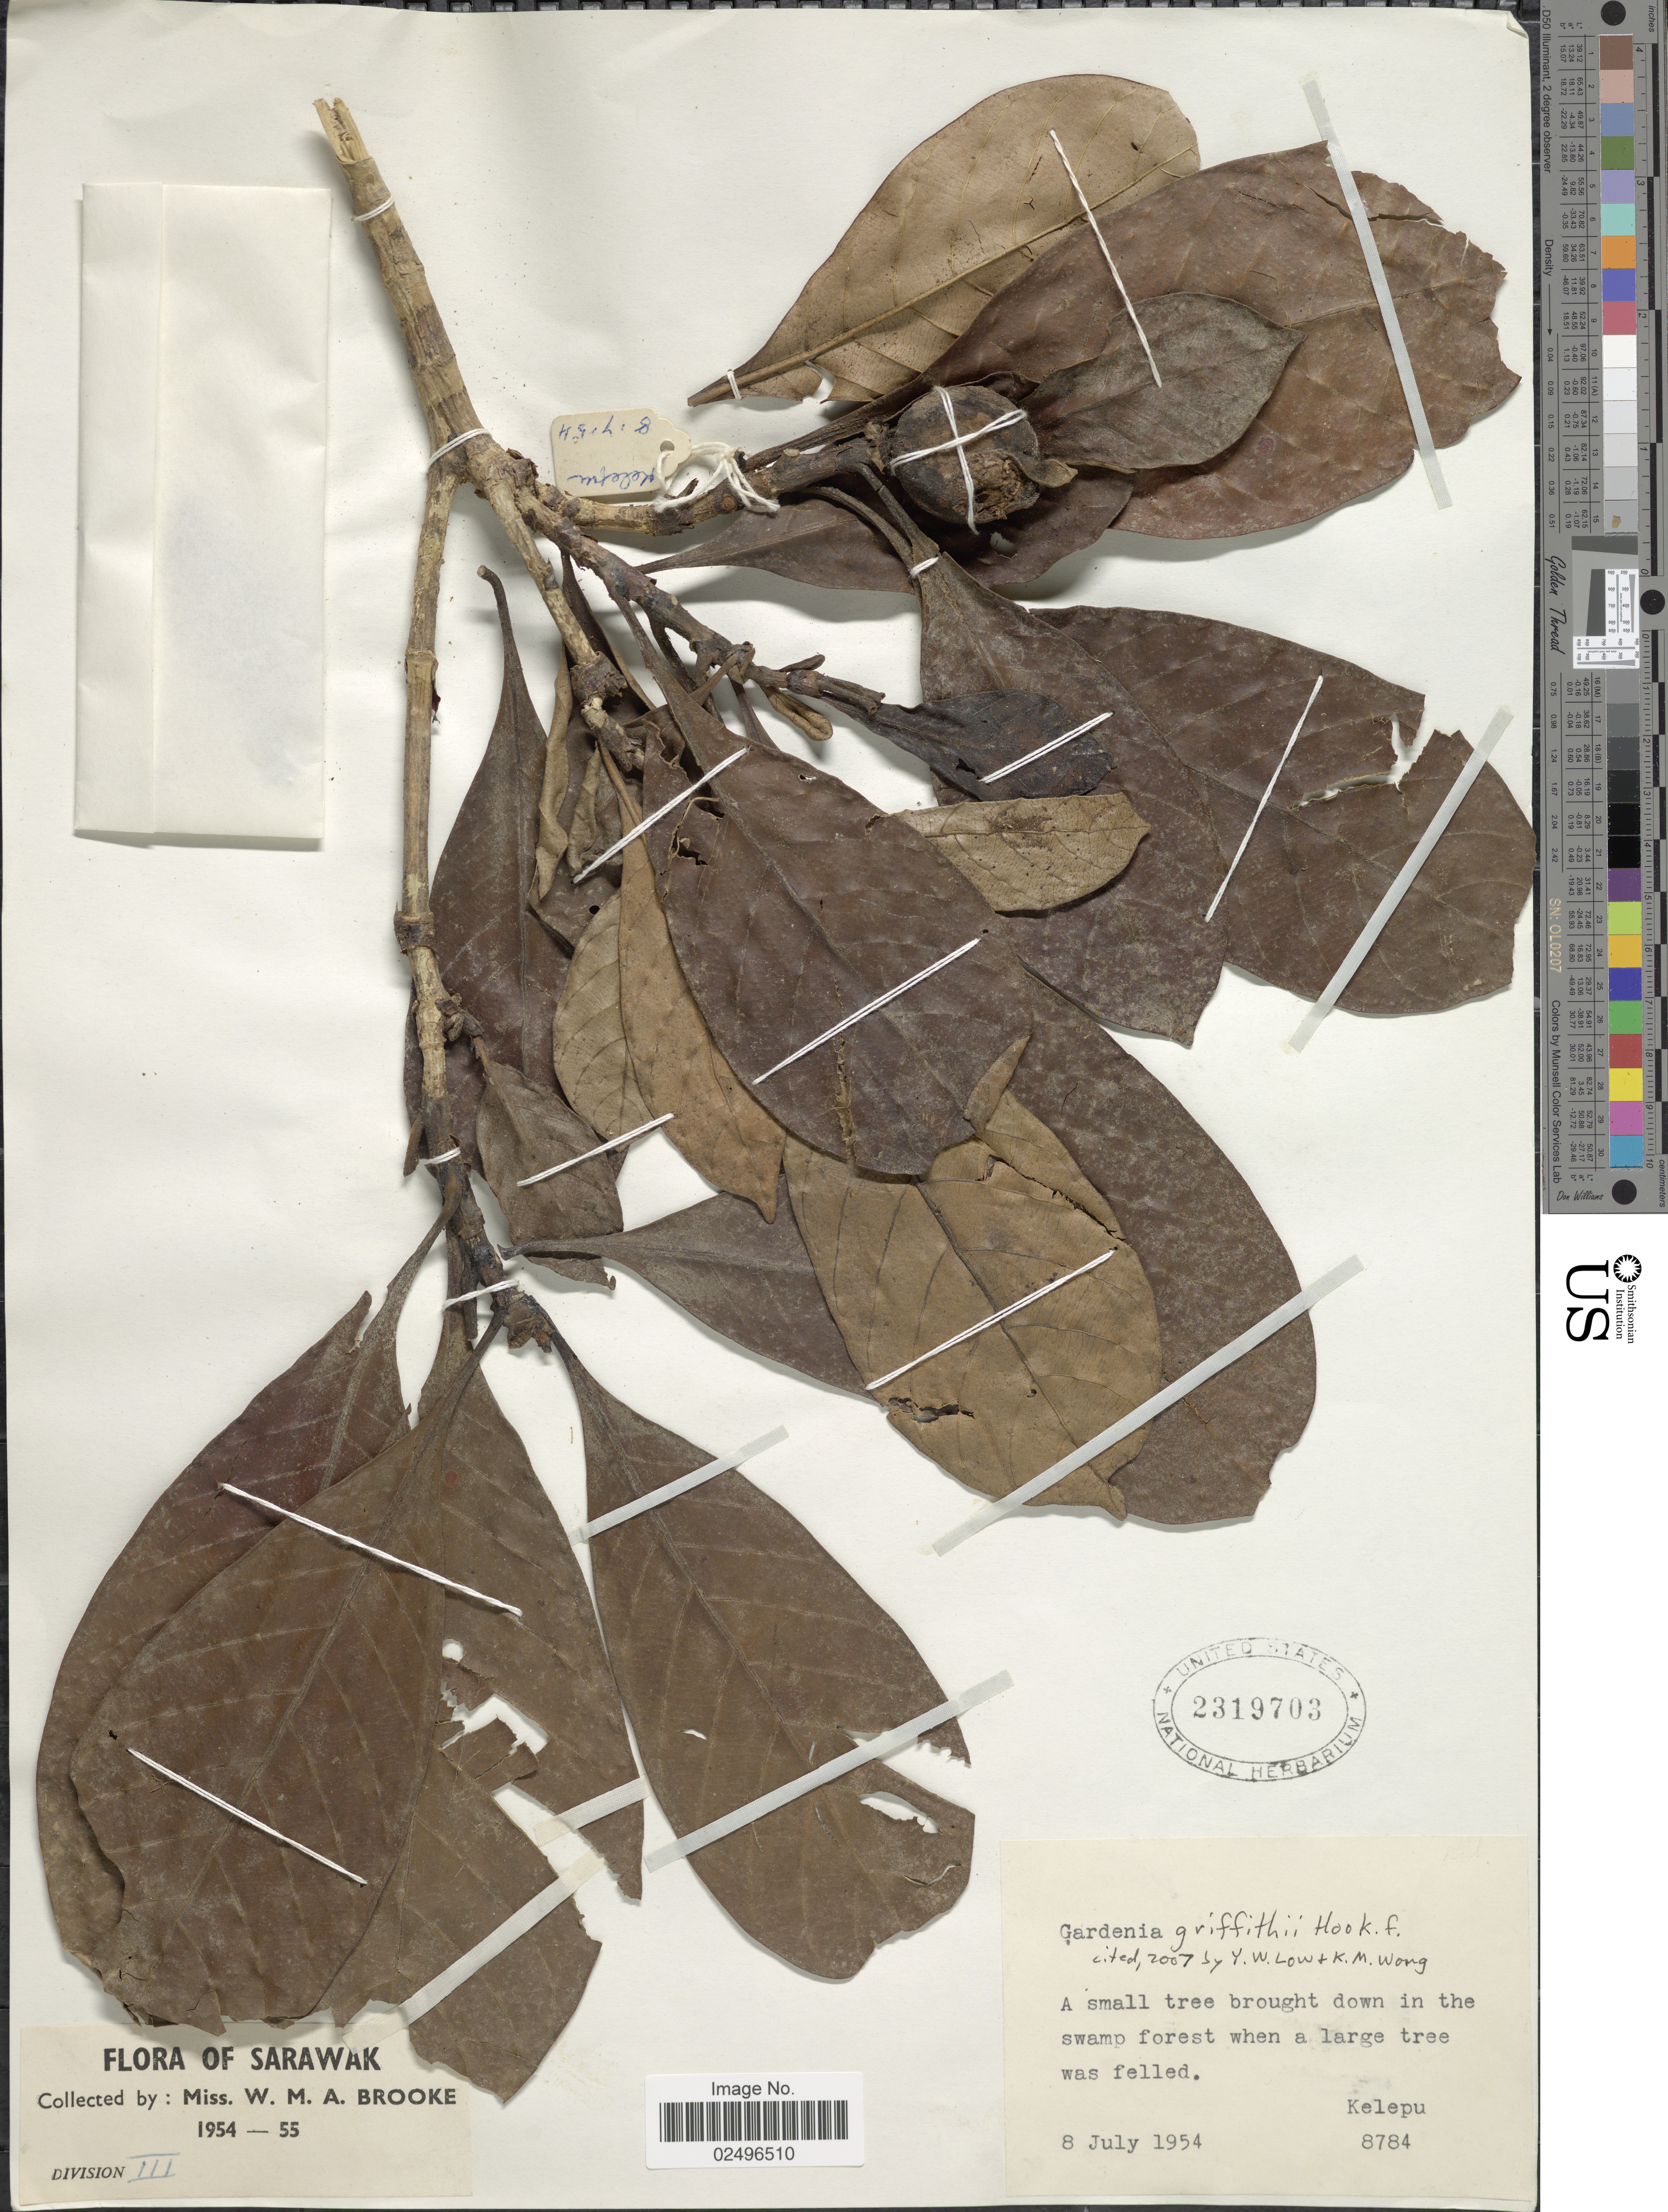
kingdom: Plantae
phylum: Tracheophyta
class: Magnoliopsida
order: Gentianales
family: Rubiaceae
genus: Gardenia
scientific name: Gardenia griffithii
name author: Hook. f.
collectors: W. Brooke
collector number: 8784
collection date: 1954-07-08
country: Malaysia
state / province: Sarawak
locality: Sarawak, Kelepu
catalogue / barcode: US 2319703